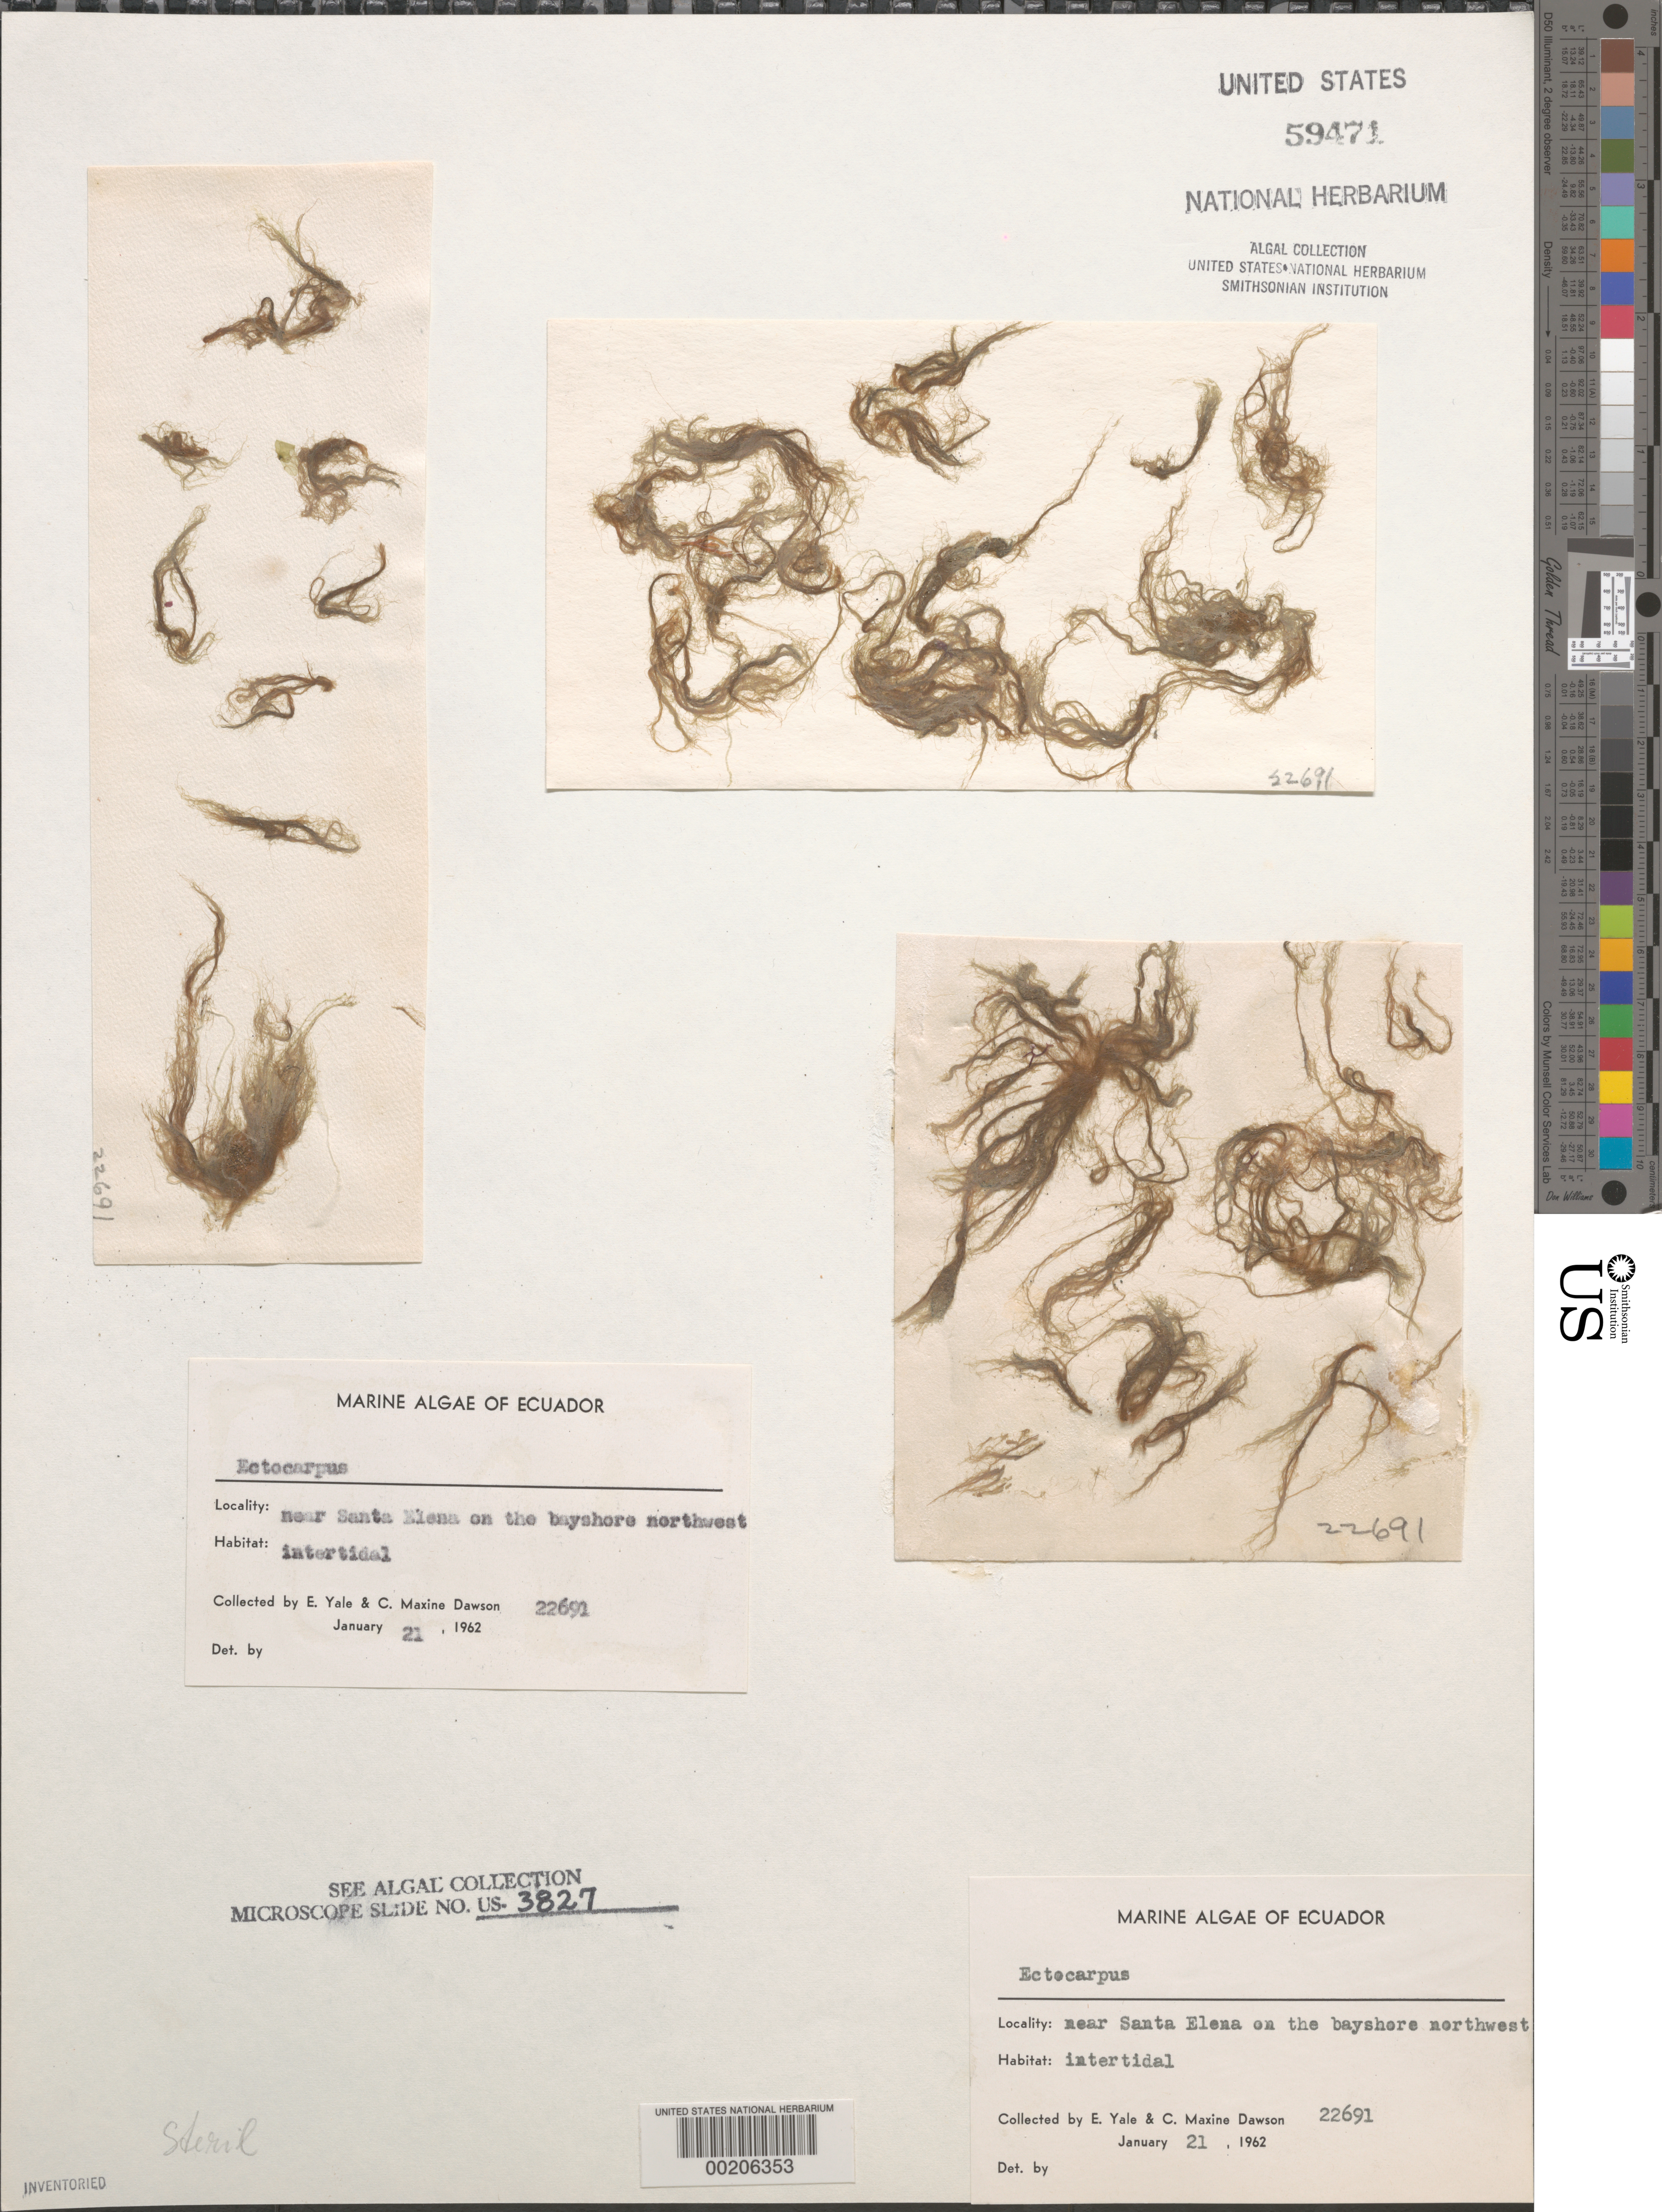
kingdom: Chromista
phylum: Ochrophyta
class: Phaeophyceae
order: Ectocarpales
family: Ectocarpaceae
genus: Ectocarpus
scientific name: Ectocarpus sp.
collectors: E. Y. Dawson & C. M. Dawson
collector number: EYD 22691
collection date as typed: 21 Jan 1962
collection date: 1962-01-21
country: Ecuador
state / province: Guayas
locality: Near Santa Elena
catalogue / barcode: US 59471